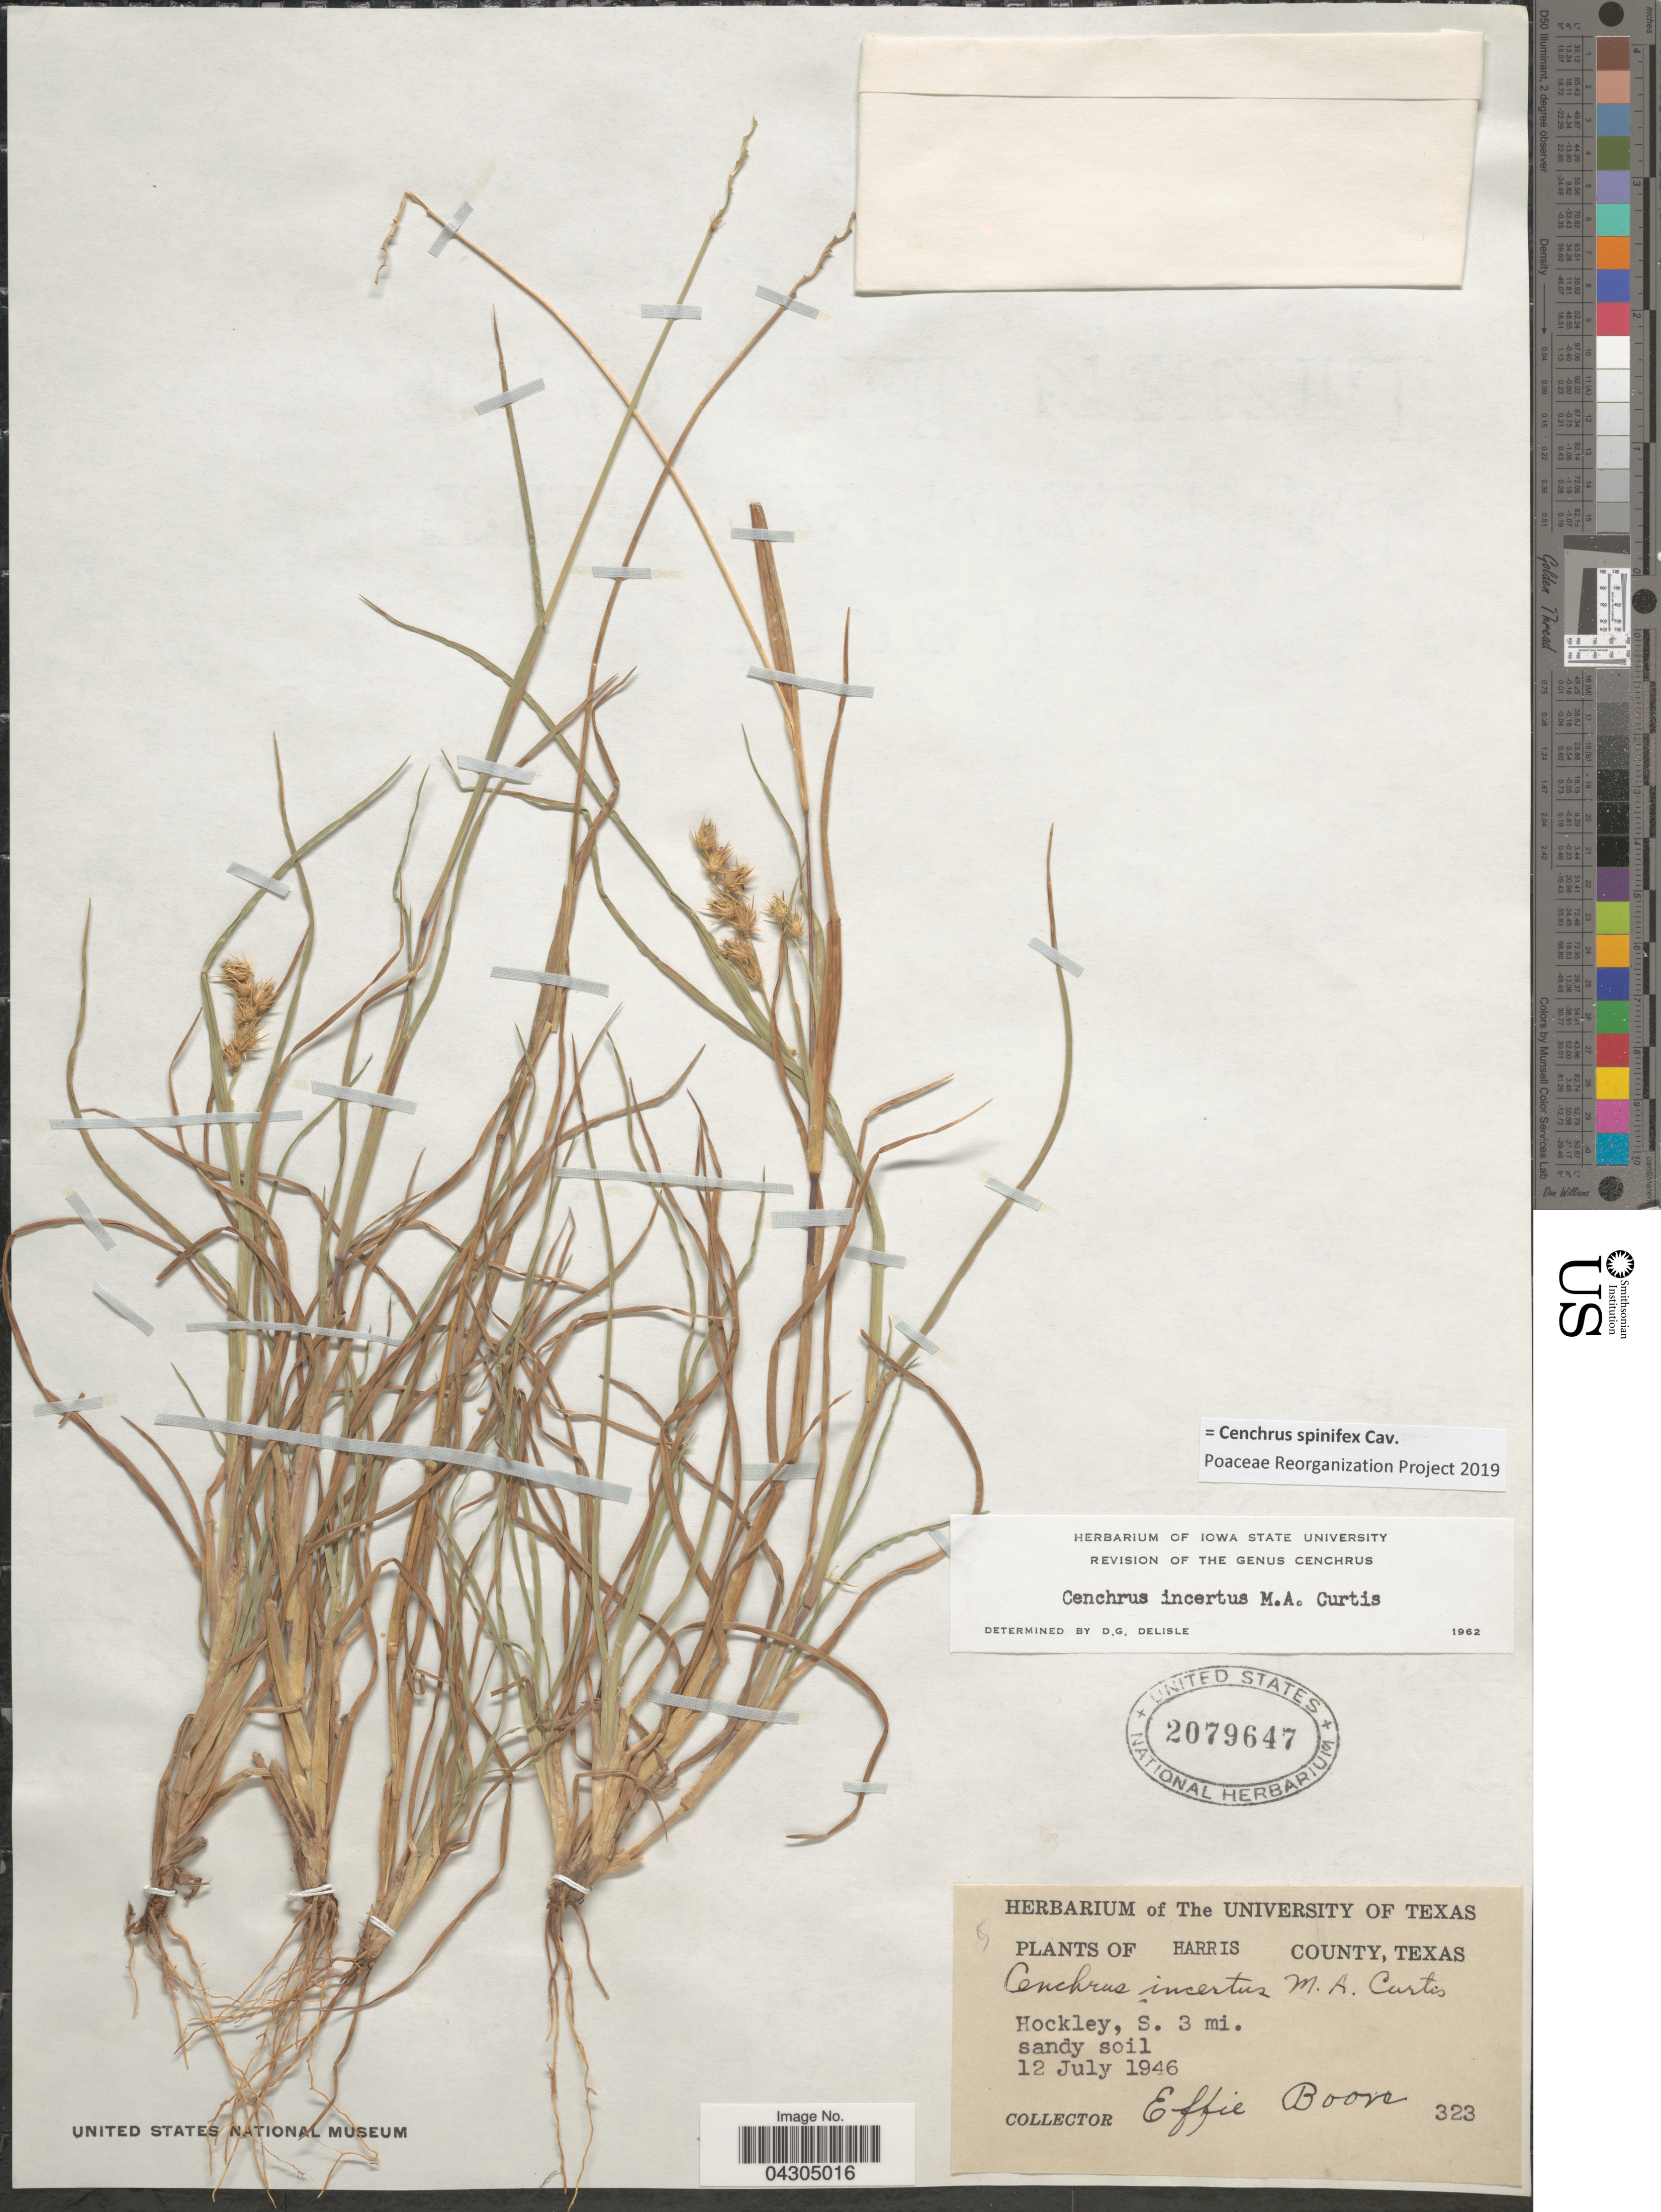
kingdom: Plantae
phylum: Tracheophyta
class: Liliopsida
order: Poales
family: Poaceae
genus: Cenchrus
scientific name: Cenchrus spinifex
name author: Cav.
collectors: E. Boon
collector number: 323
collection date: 1946-07-12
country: United States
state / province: Texas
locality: Harris County. Hockley, S. 3 mi.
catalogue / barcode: US 2079647